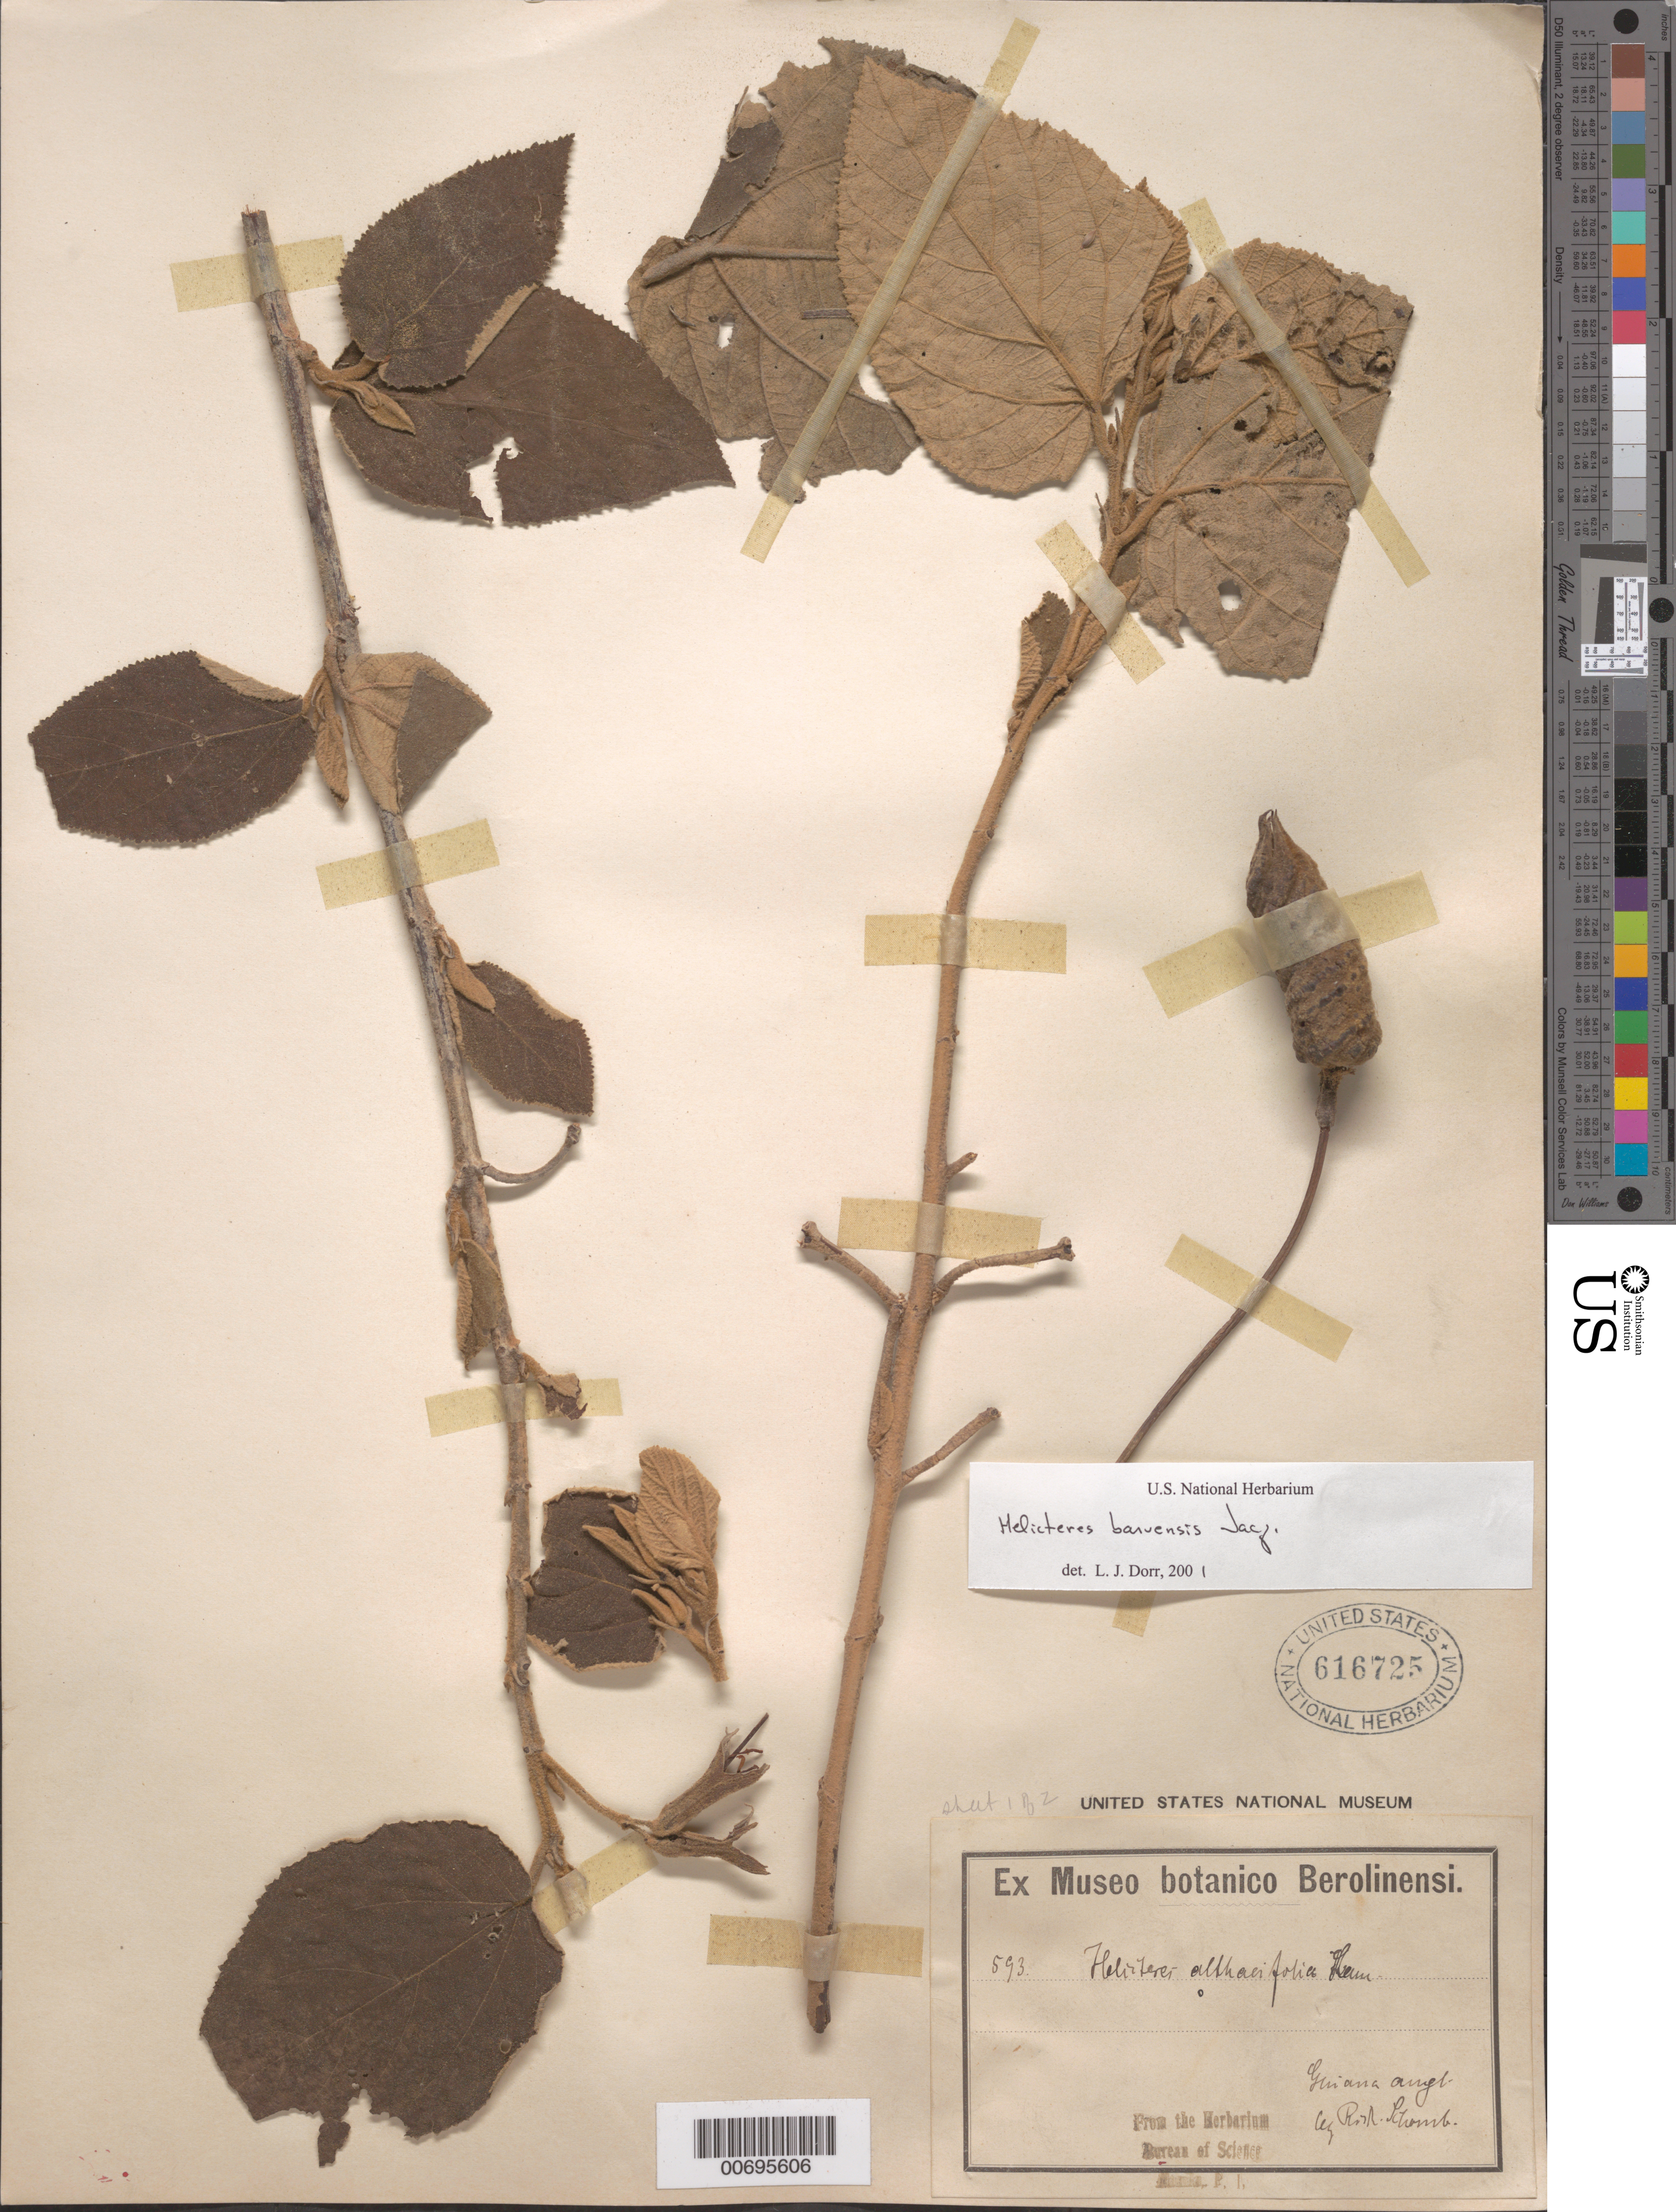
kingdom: Plantae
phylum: Tracheophyta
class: Magnoliopsida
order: Malvales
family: Malvaceae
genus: Helicteres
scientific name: Helicteres baruensis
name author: Jacq.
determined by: Dorr, L. J., (BOT), Smithsonian Institution - National Museum of Natural History (UNITED STATES)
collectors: R. H. Schomburgk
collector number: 593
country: Guyana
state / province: Cuyuni-Mazaruni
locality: Mt. Roraima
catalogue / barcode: US 616725